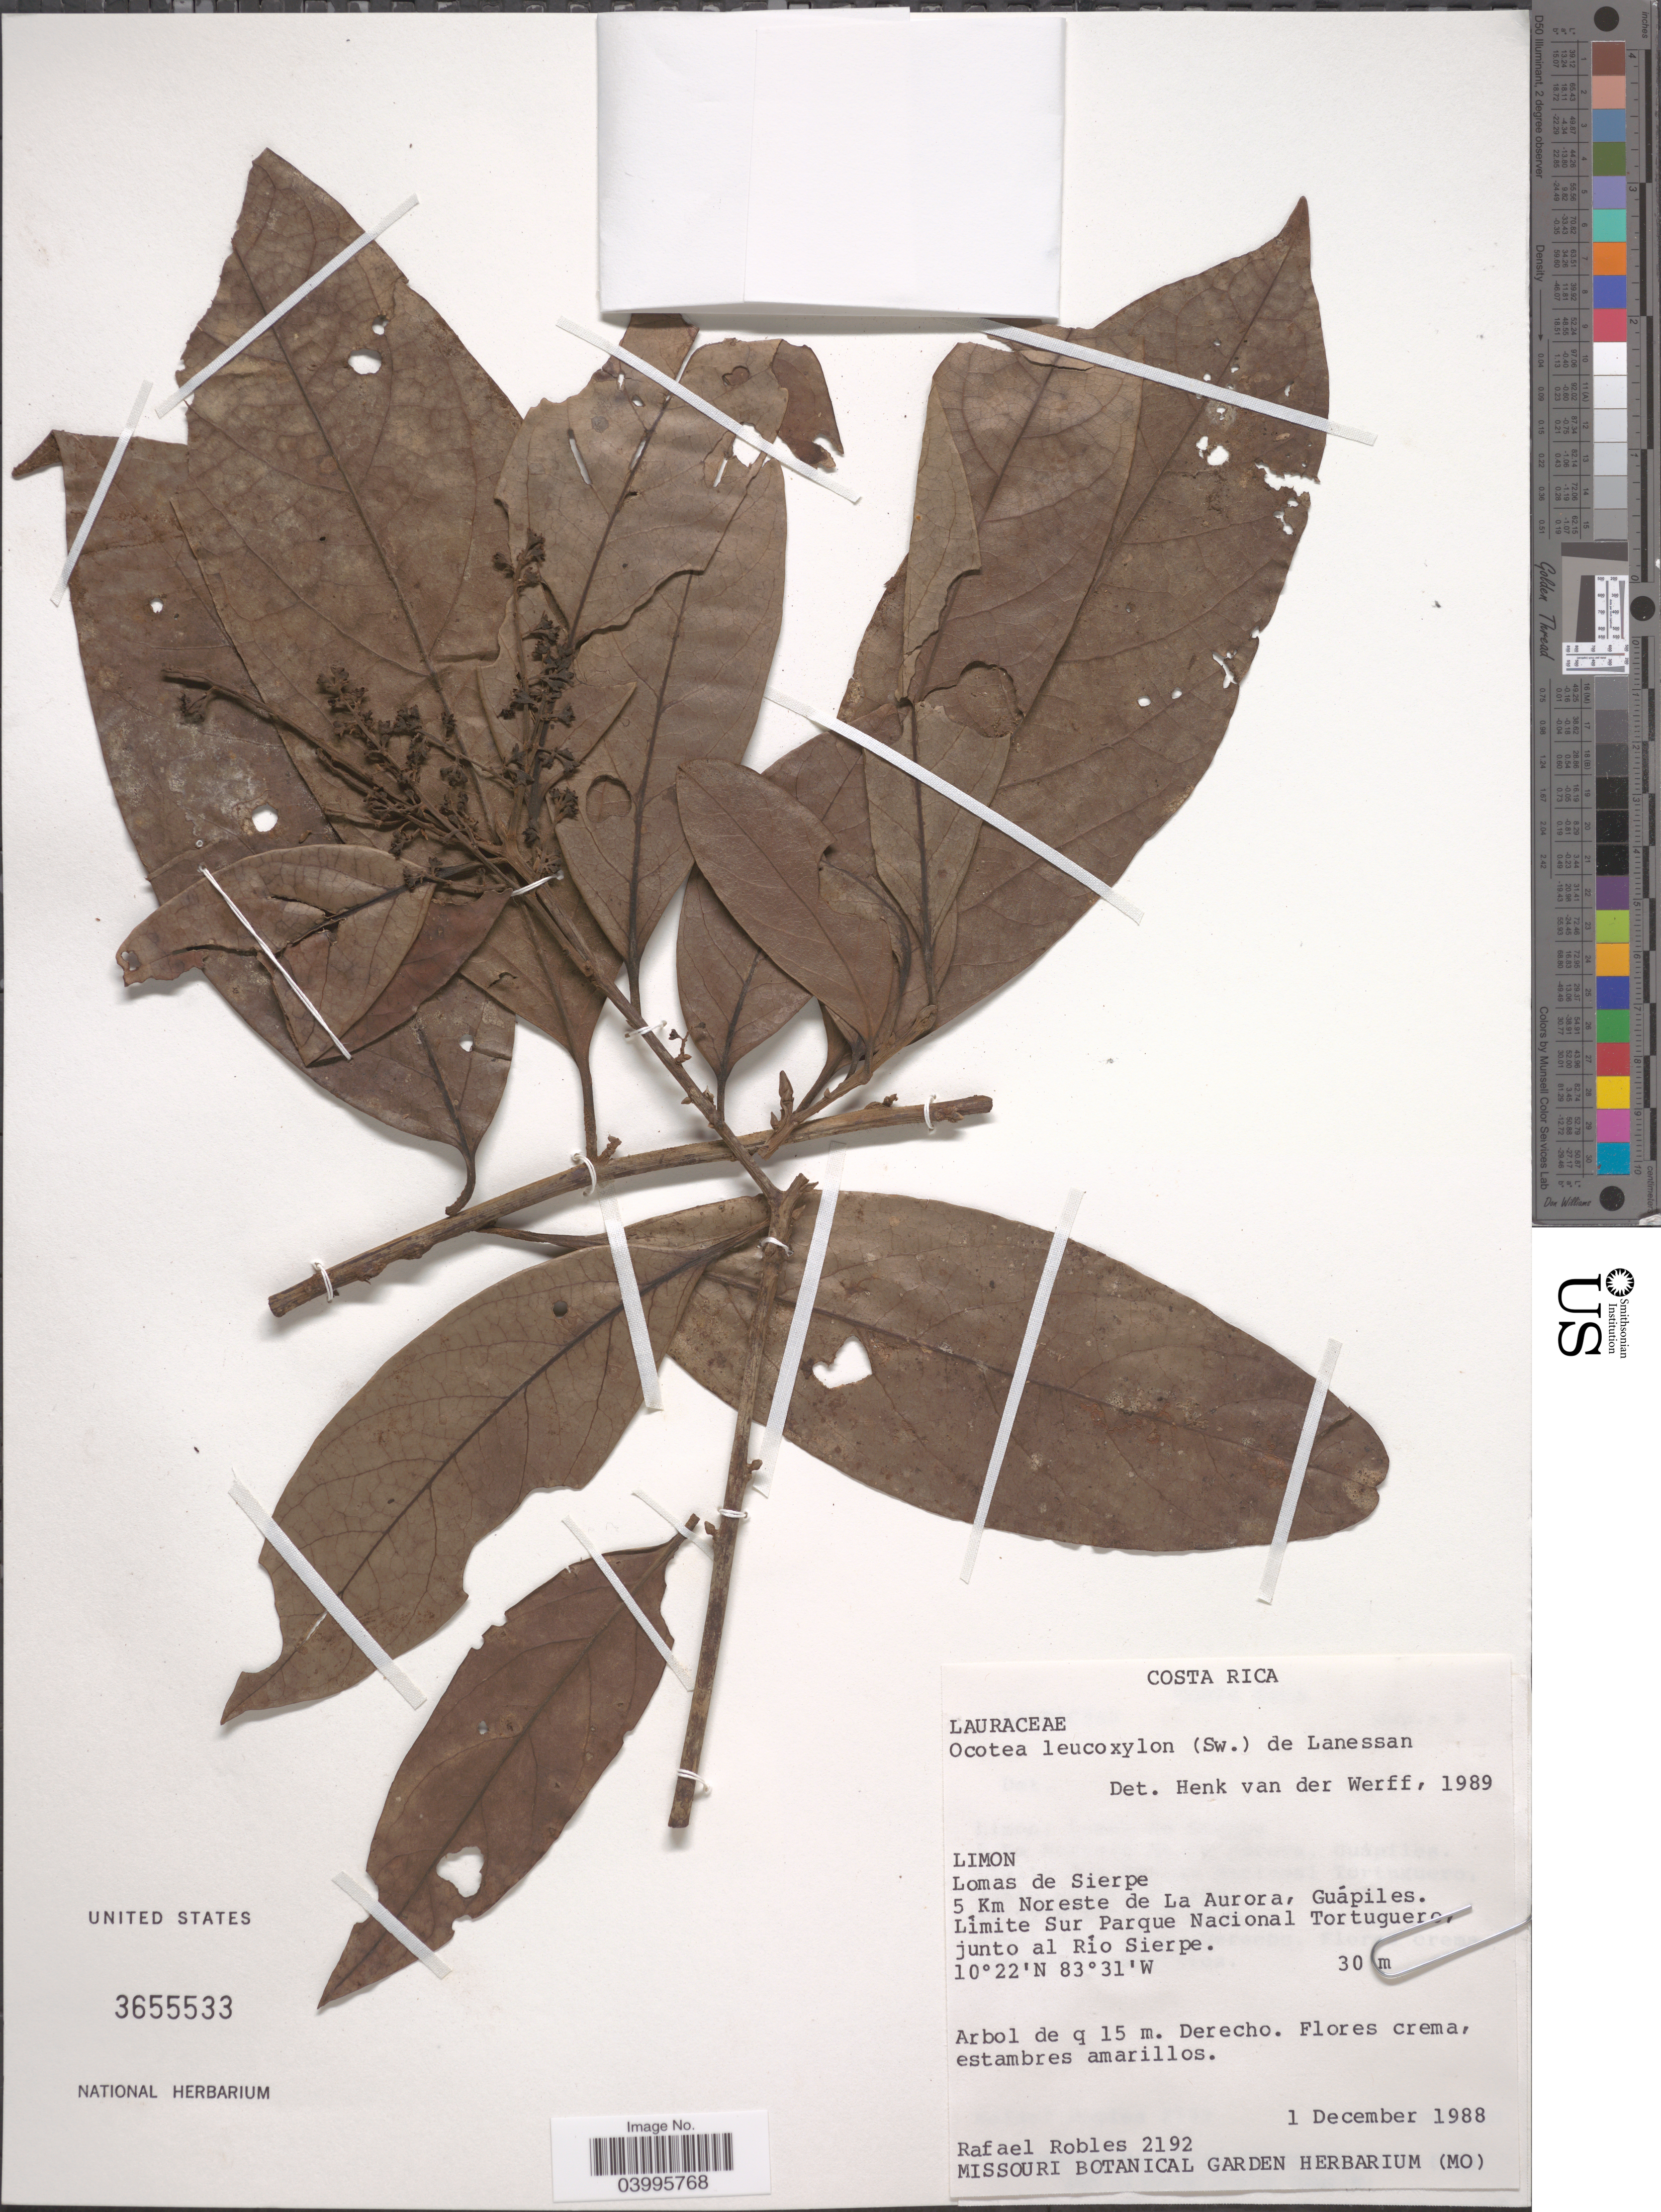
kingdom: Plantae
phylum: Tracheophyta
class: Magnoliopsida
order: Laurales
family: Lauraceae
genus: Ocotea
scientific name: Ocotea leucoxylon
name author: (Sw.) Laness.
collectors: R. Robles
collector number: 2192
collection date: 1988-12-01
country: Costa Rica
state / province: Limón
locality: Lomas de Sierpe. 5 Km Noreste de La Aurora, Guápiles. Límite Sur Parque Nacional Tortuguero, junto al Río Sierpe.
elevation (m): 30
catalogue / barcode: US 3655533